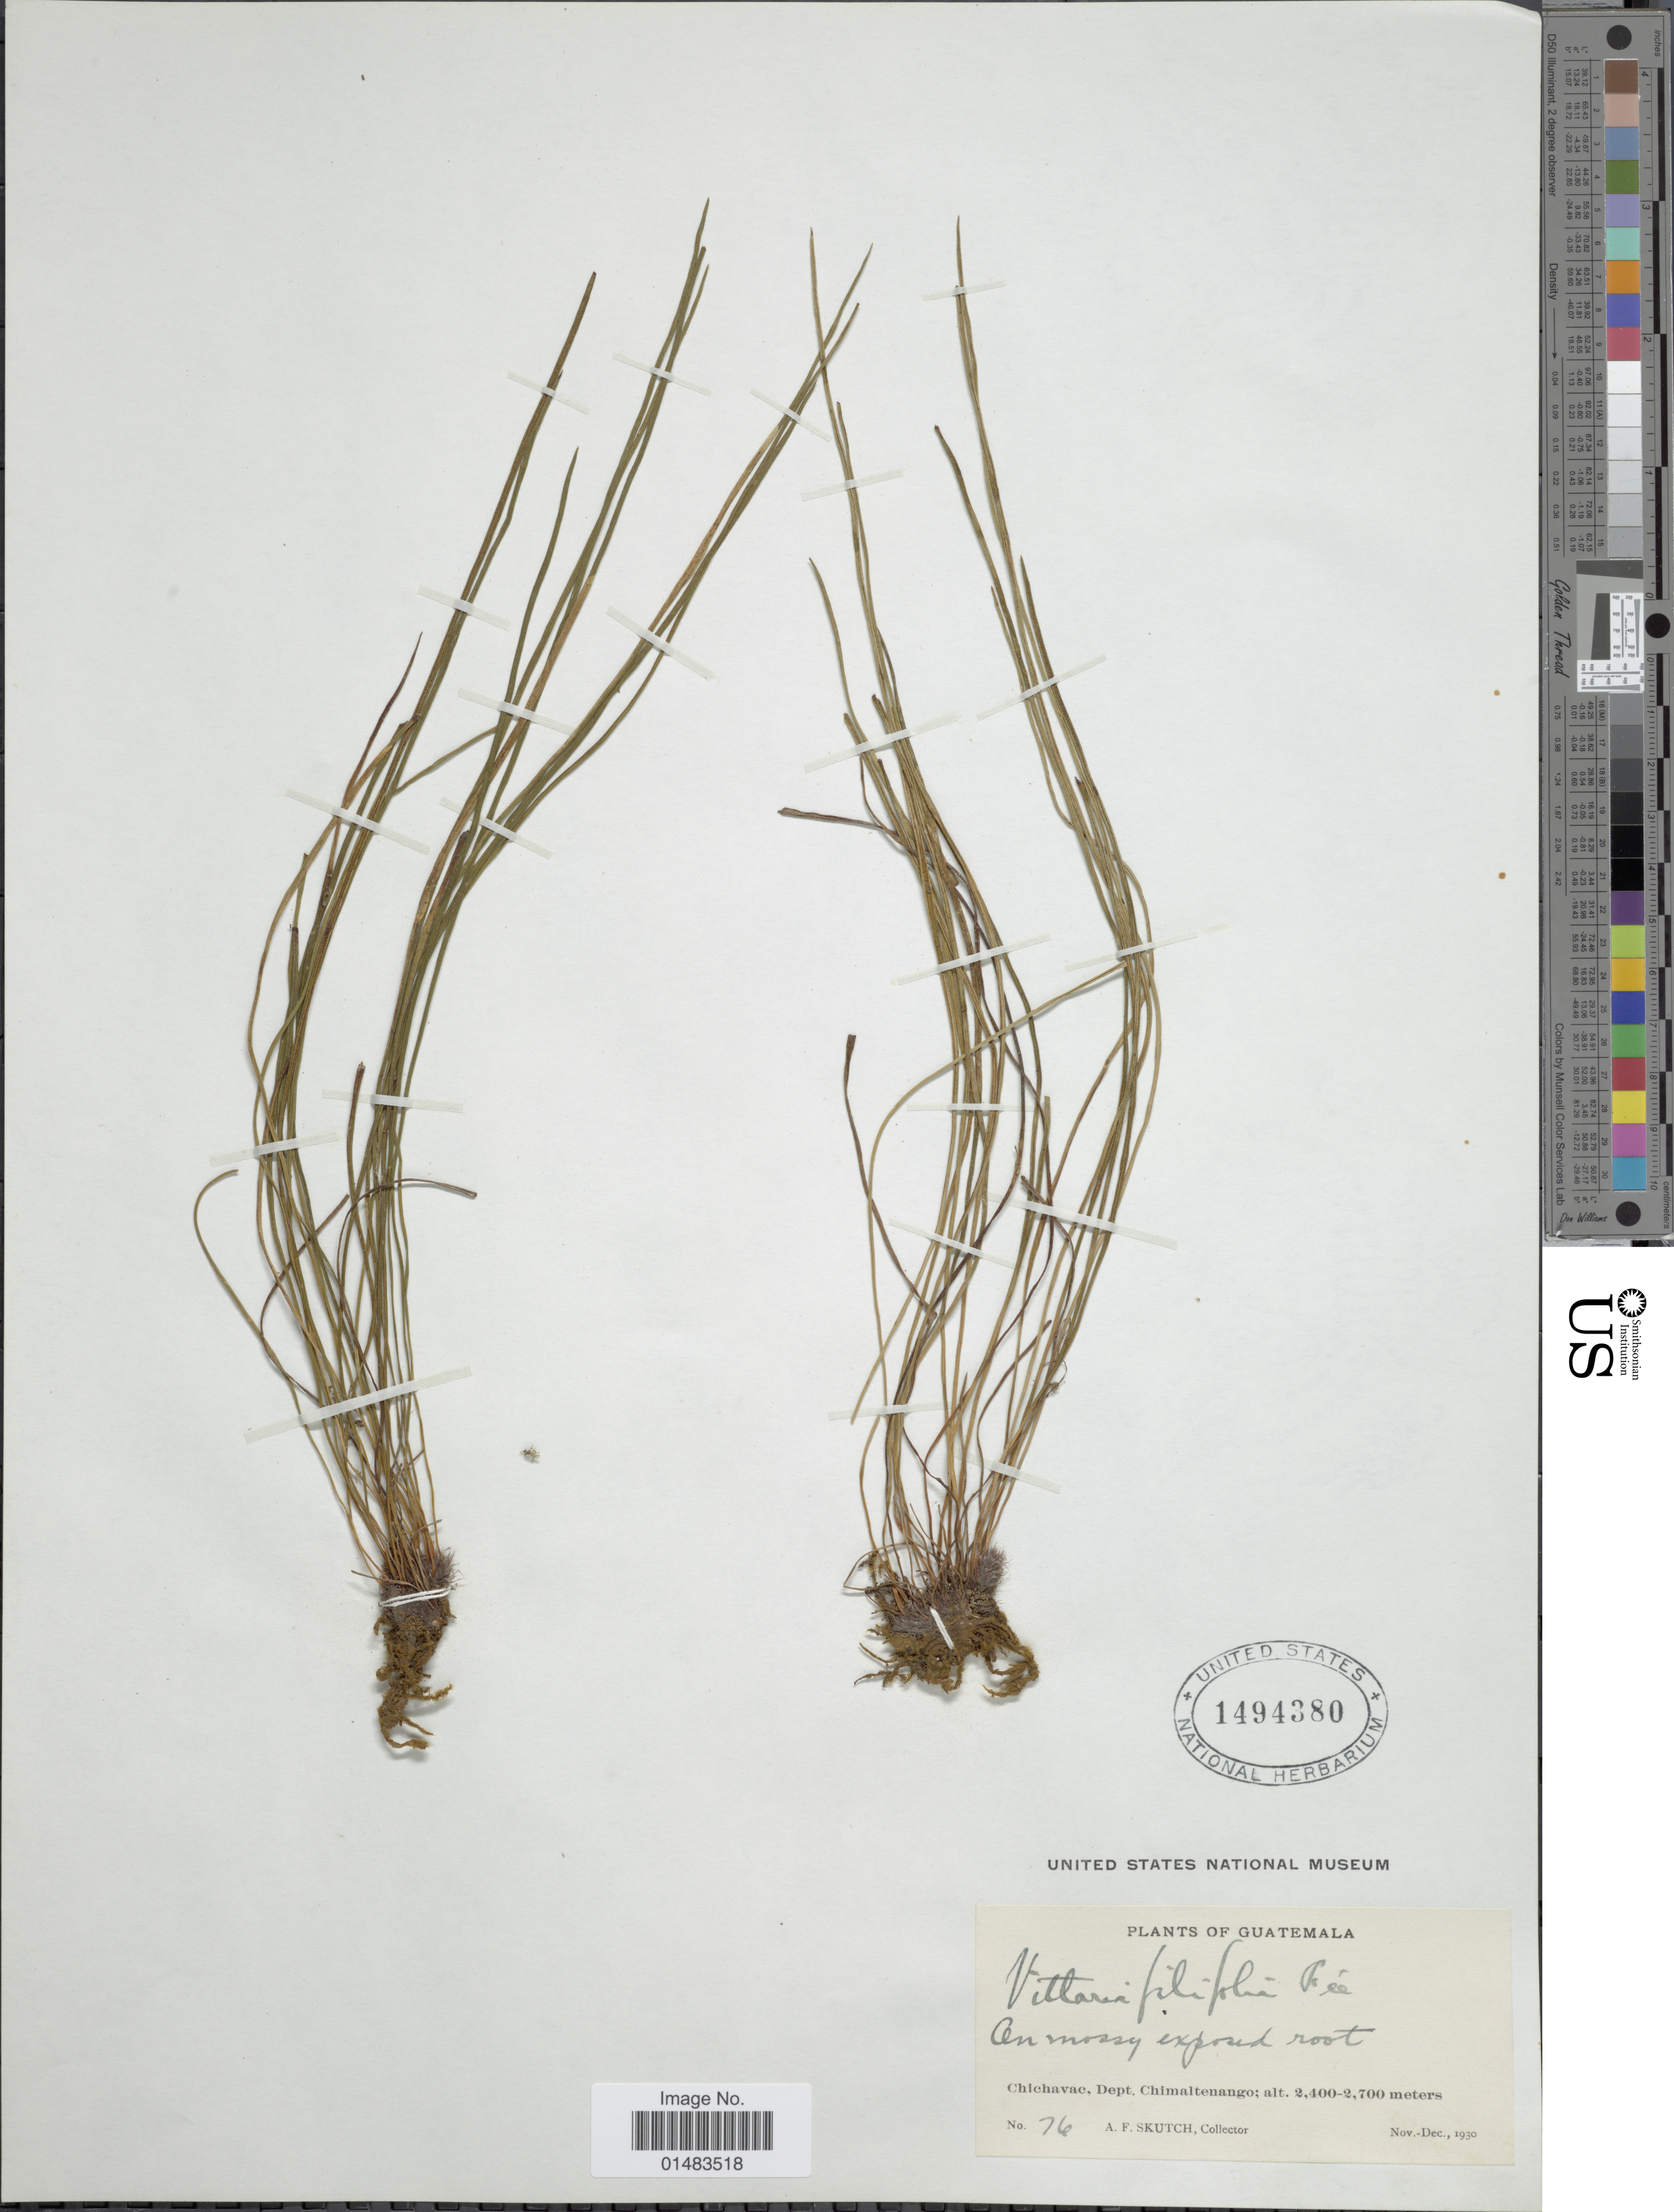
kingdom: Plantae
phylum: Tracheophyta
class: Polypodiopsida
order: Polypodiales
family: Pteridaceae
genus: Vittaria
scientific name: Vittaria graminifolia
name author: Kaulf.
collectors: A. F. Skutch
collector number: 76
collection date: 1930-11/1930-12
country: Guatemala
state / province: Chimaltenango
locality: Guatemala, Chichavac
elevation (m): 2400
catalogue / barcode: US 1494380